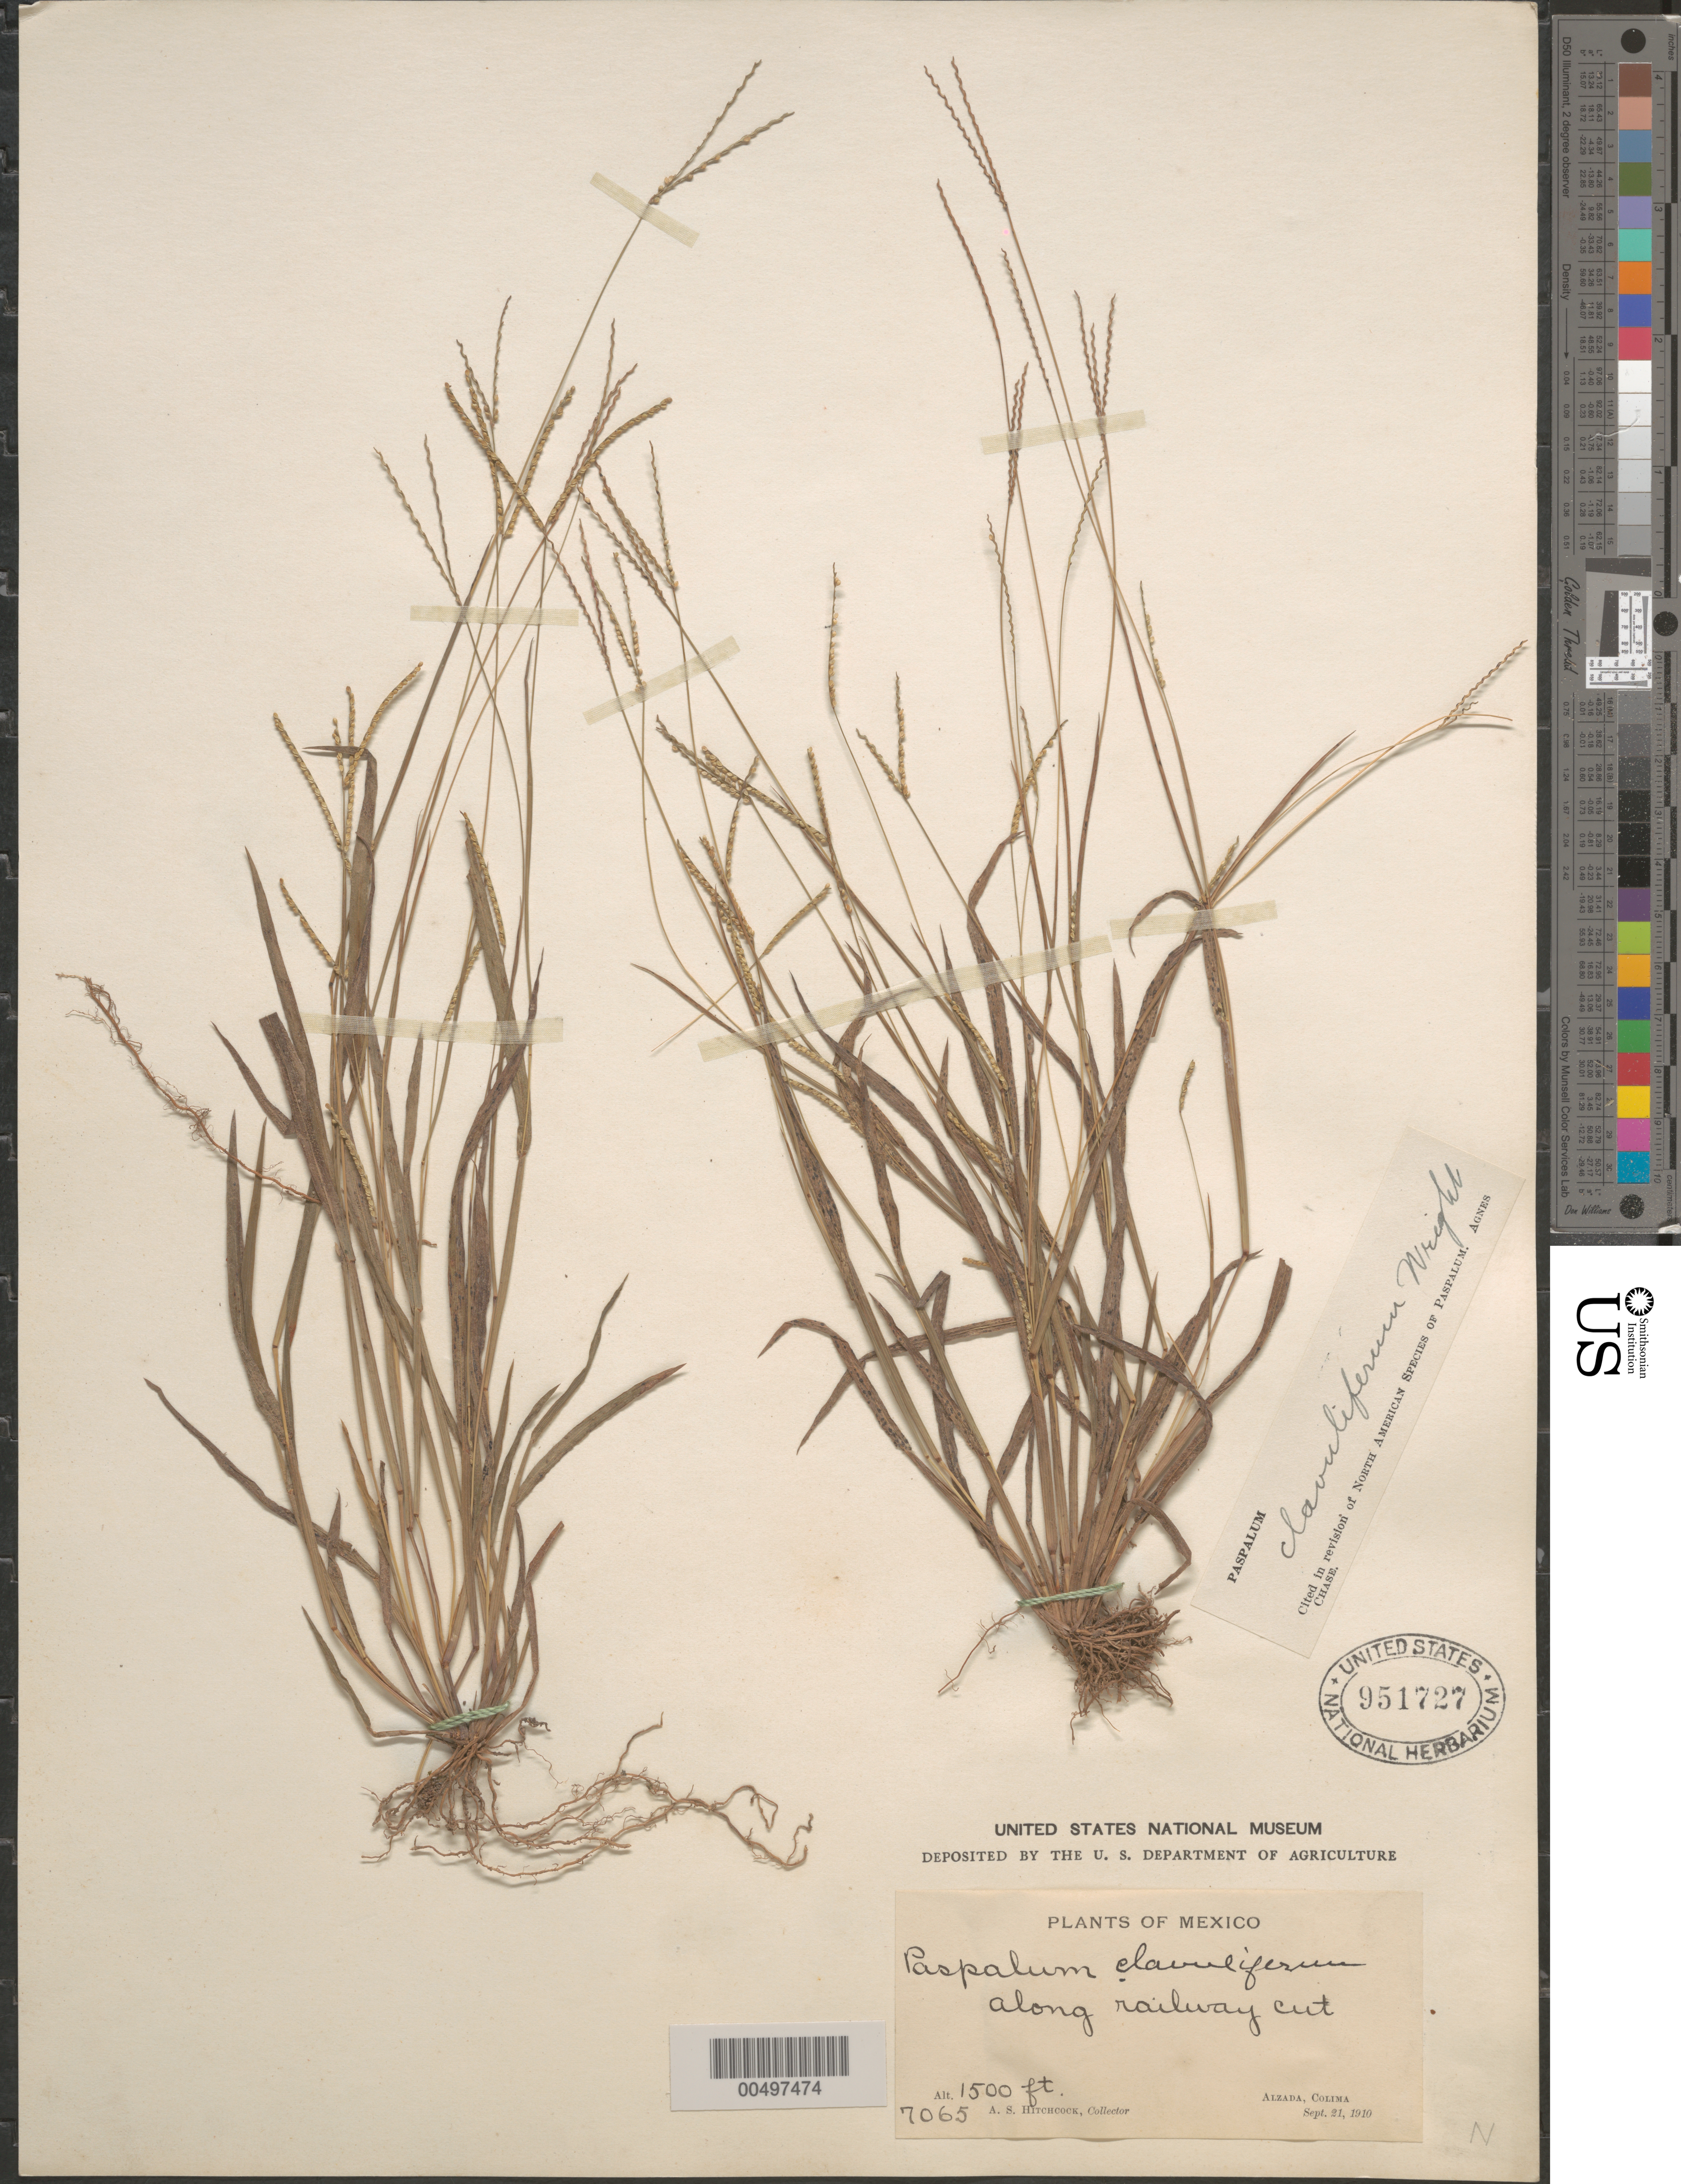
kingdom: Plantae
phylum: Tracheophyta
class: Liliopsida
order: Poales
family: Poaceae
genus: Paspalum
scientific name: Paspalum claviliferum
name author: C. Wright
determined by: Chase, [M.] Agnes, (US)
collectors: A. S. Hitchcock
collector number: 7065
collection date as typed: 21 Sep 1910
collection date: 1910-09-21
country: Mexico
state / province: Colima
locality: Alzada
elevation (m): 457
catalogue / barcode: US 951727